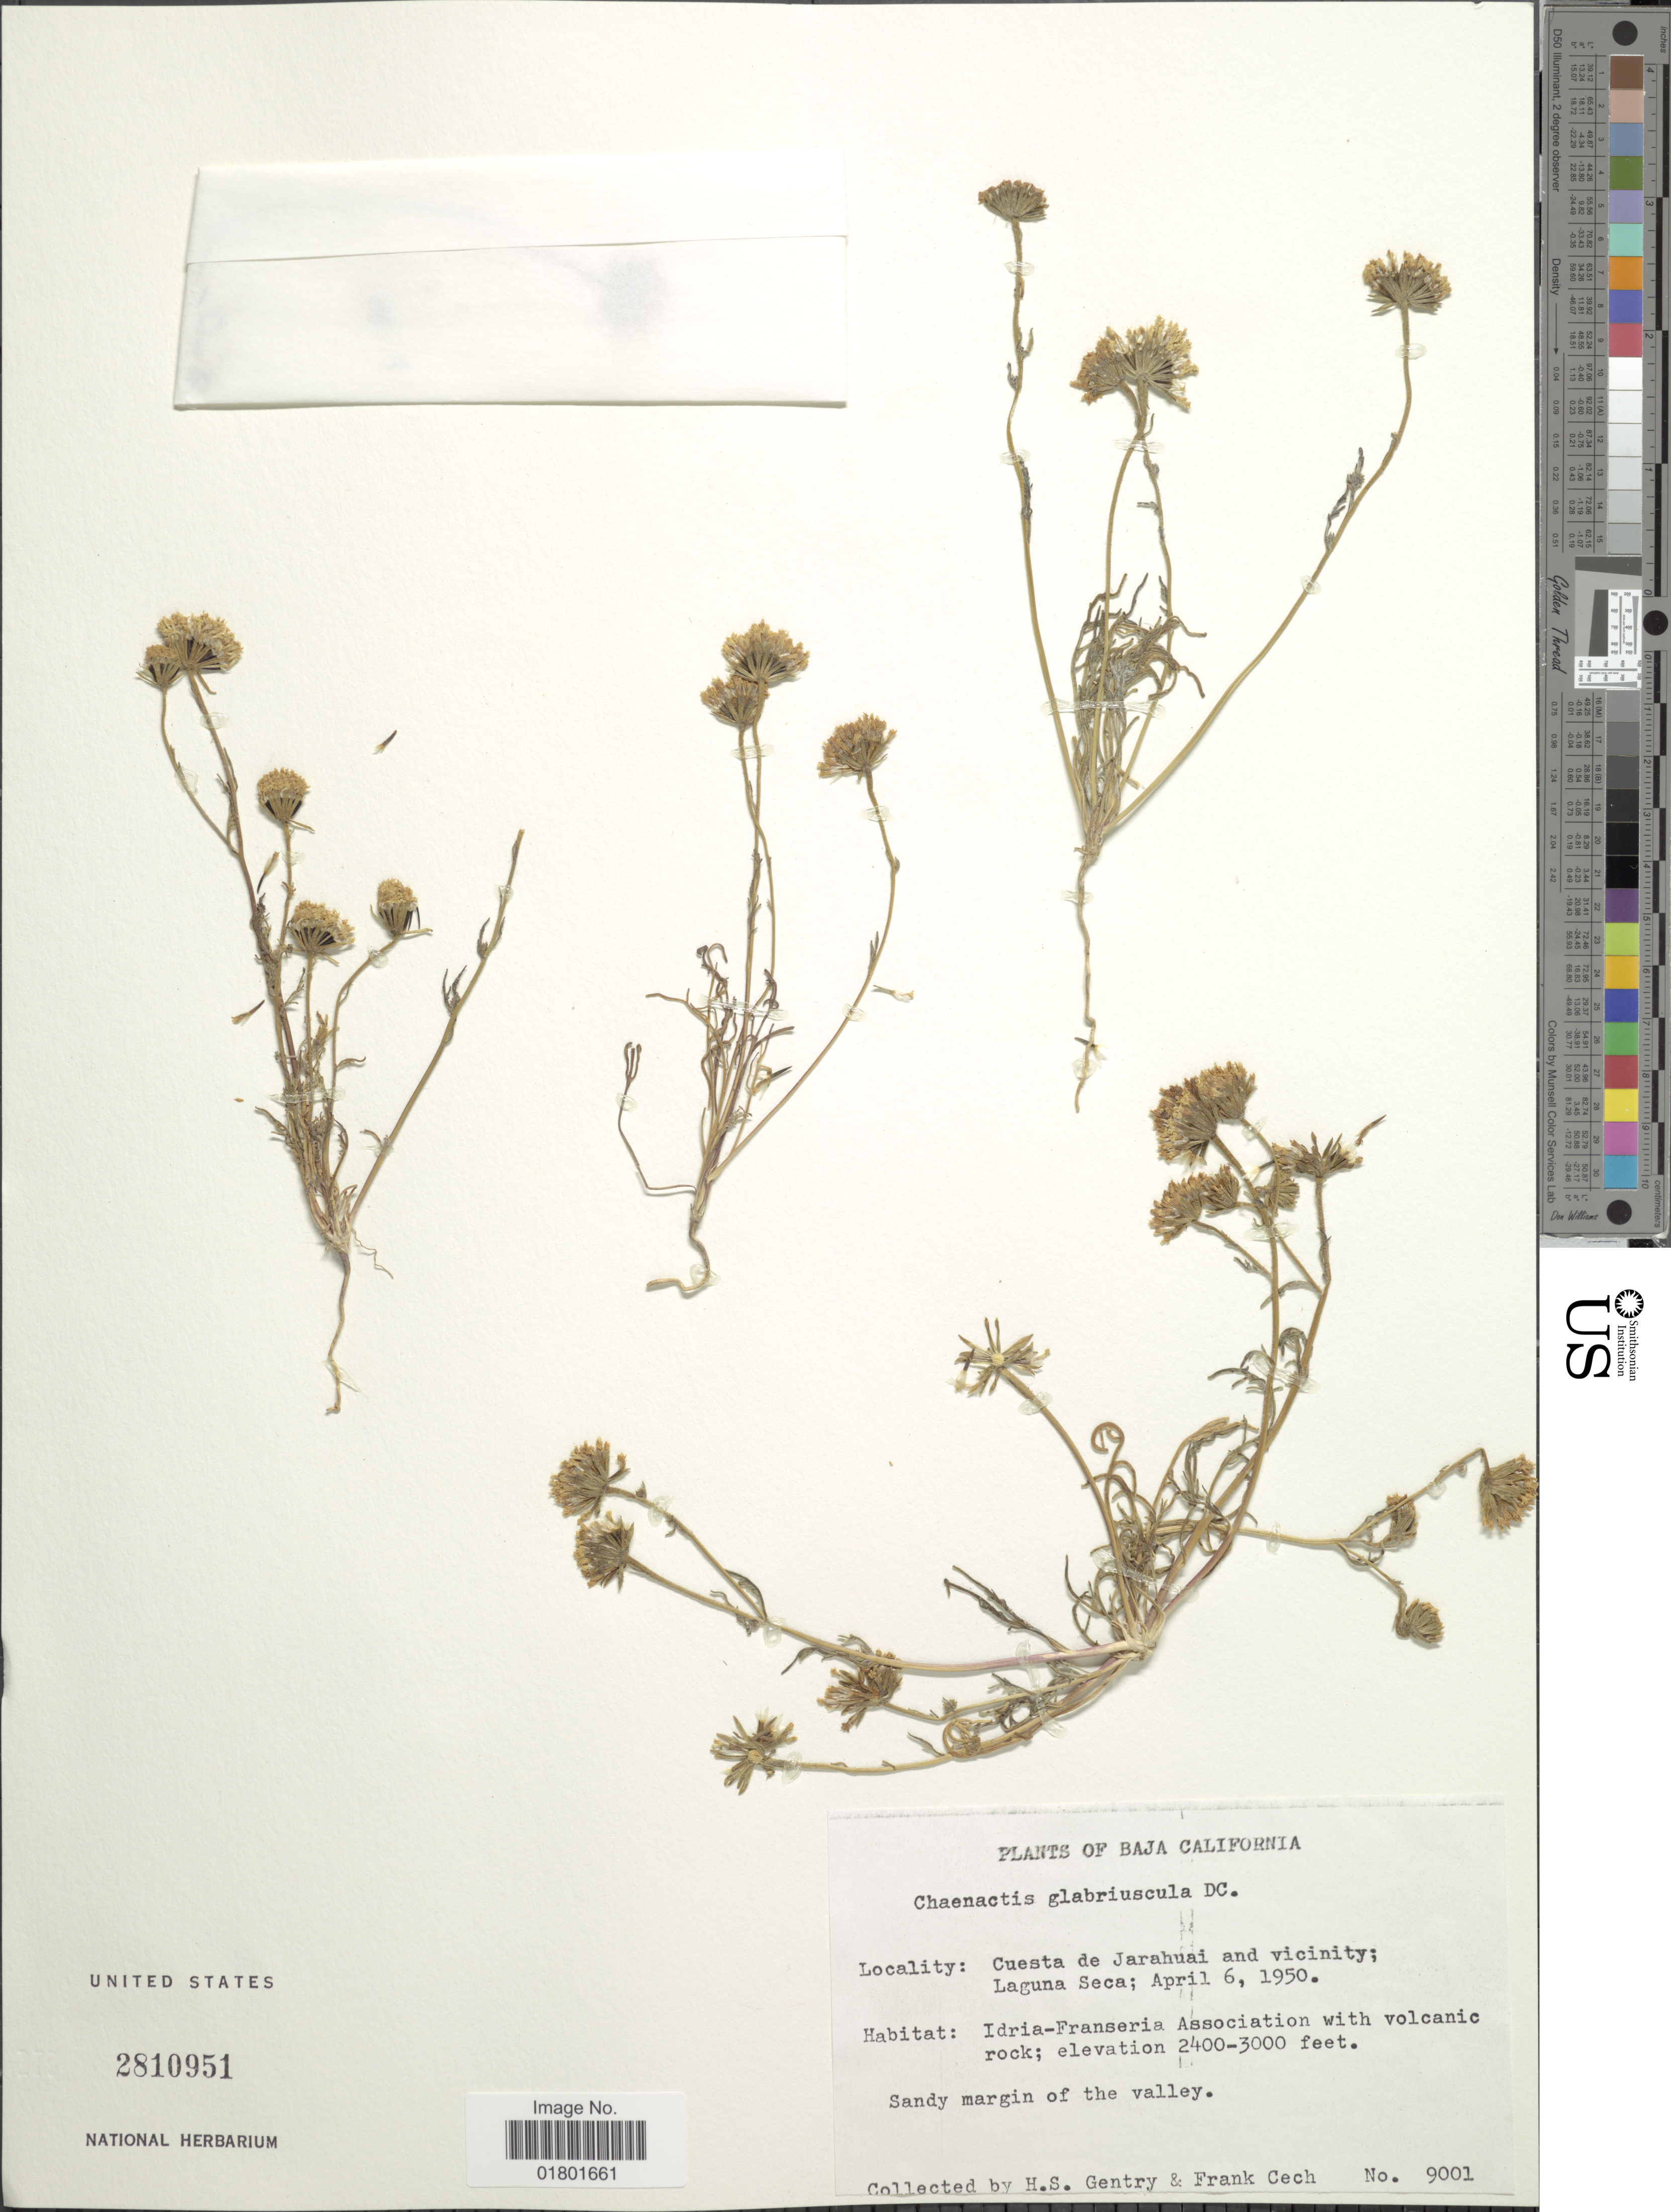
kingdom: Plantae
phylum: Tracheophyta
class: Magnoliopsida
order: Asterales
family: Asteraceae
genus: Chaenactis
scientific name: Chaenactis glabriuscula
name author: DC.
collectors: H. S. Gentry & F. Cech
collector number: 9001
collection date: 1950-04-06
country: Mexico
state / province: Baja California Sur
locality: Cuesta de Jarahuai and vicinity, Laguna Seca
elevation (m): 732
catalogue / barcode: US 2810951